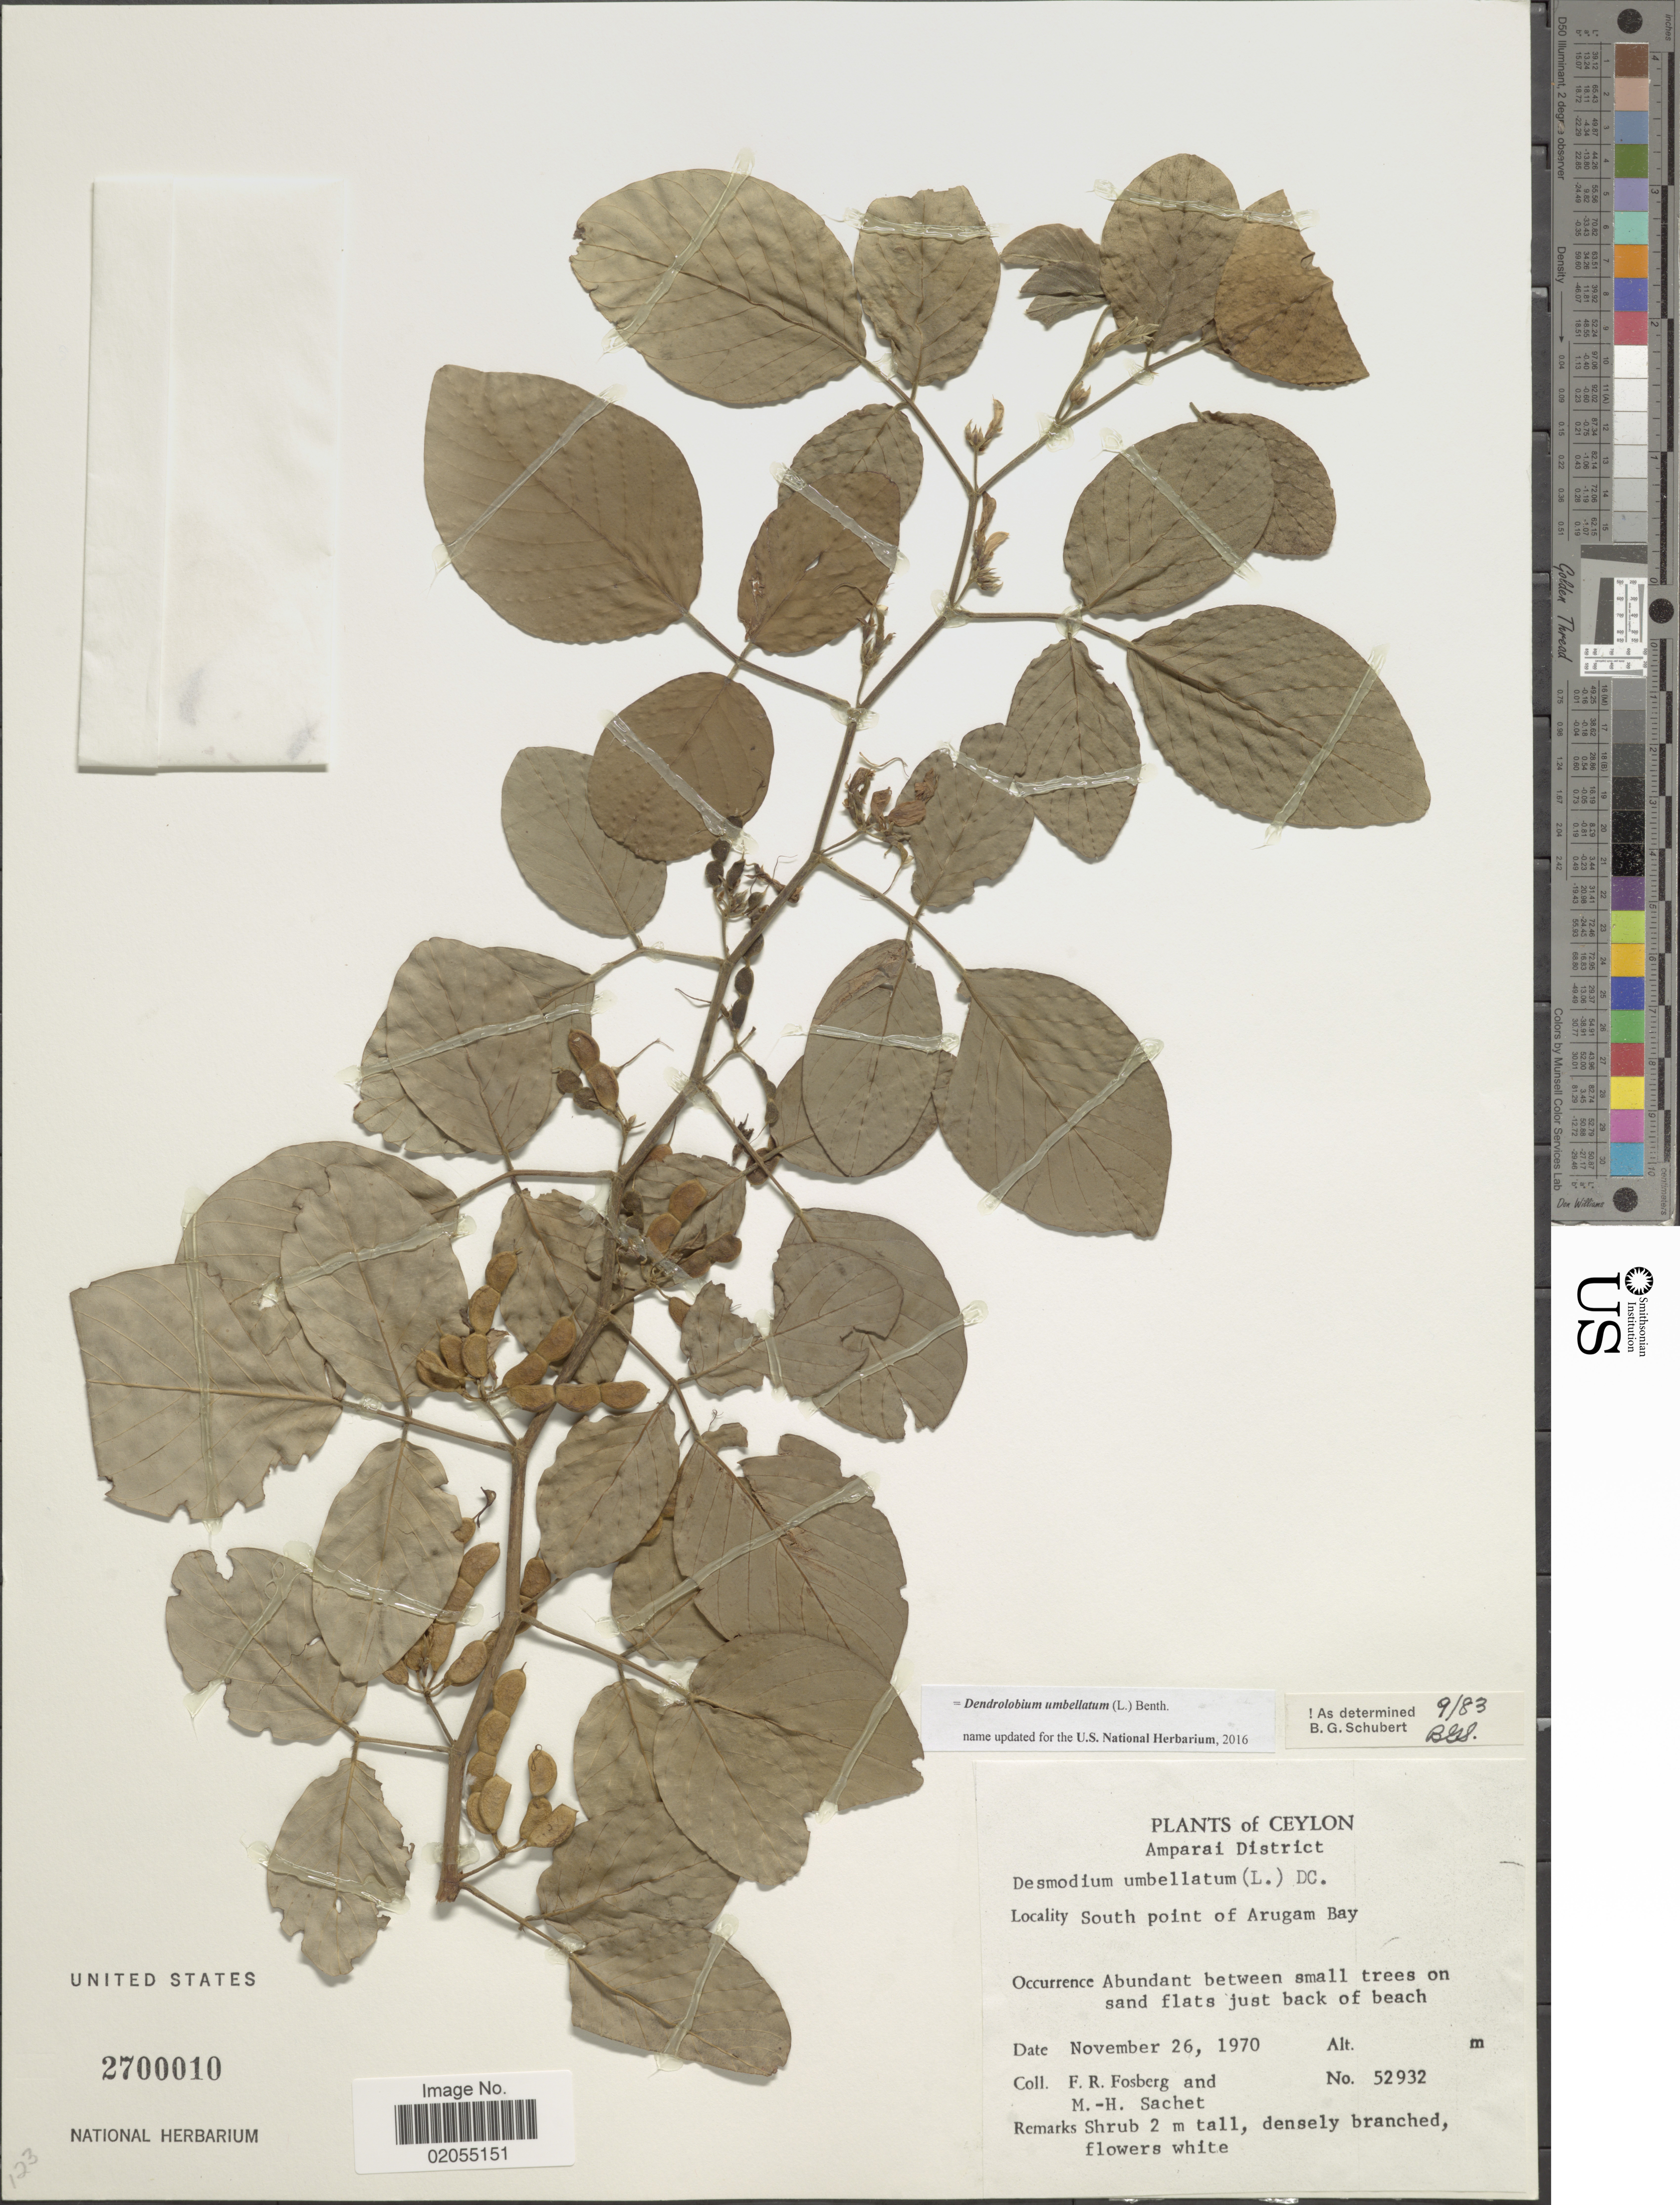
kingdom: Plantae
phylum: Tracheophyta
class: Magnoliopsida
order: Fabales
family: Fabaceae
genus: Dendrolobium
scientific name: Dendrolobium umbellatum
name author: (L.) Benth.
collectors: F. R. Fosberg & M.-H. Sachet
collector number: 52932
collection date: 1970-11-26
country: Sri Lanka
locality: Ceylon. Amparai District. South point of Arugam Bay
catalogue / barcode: US 2700010